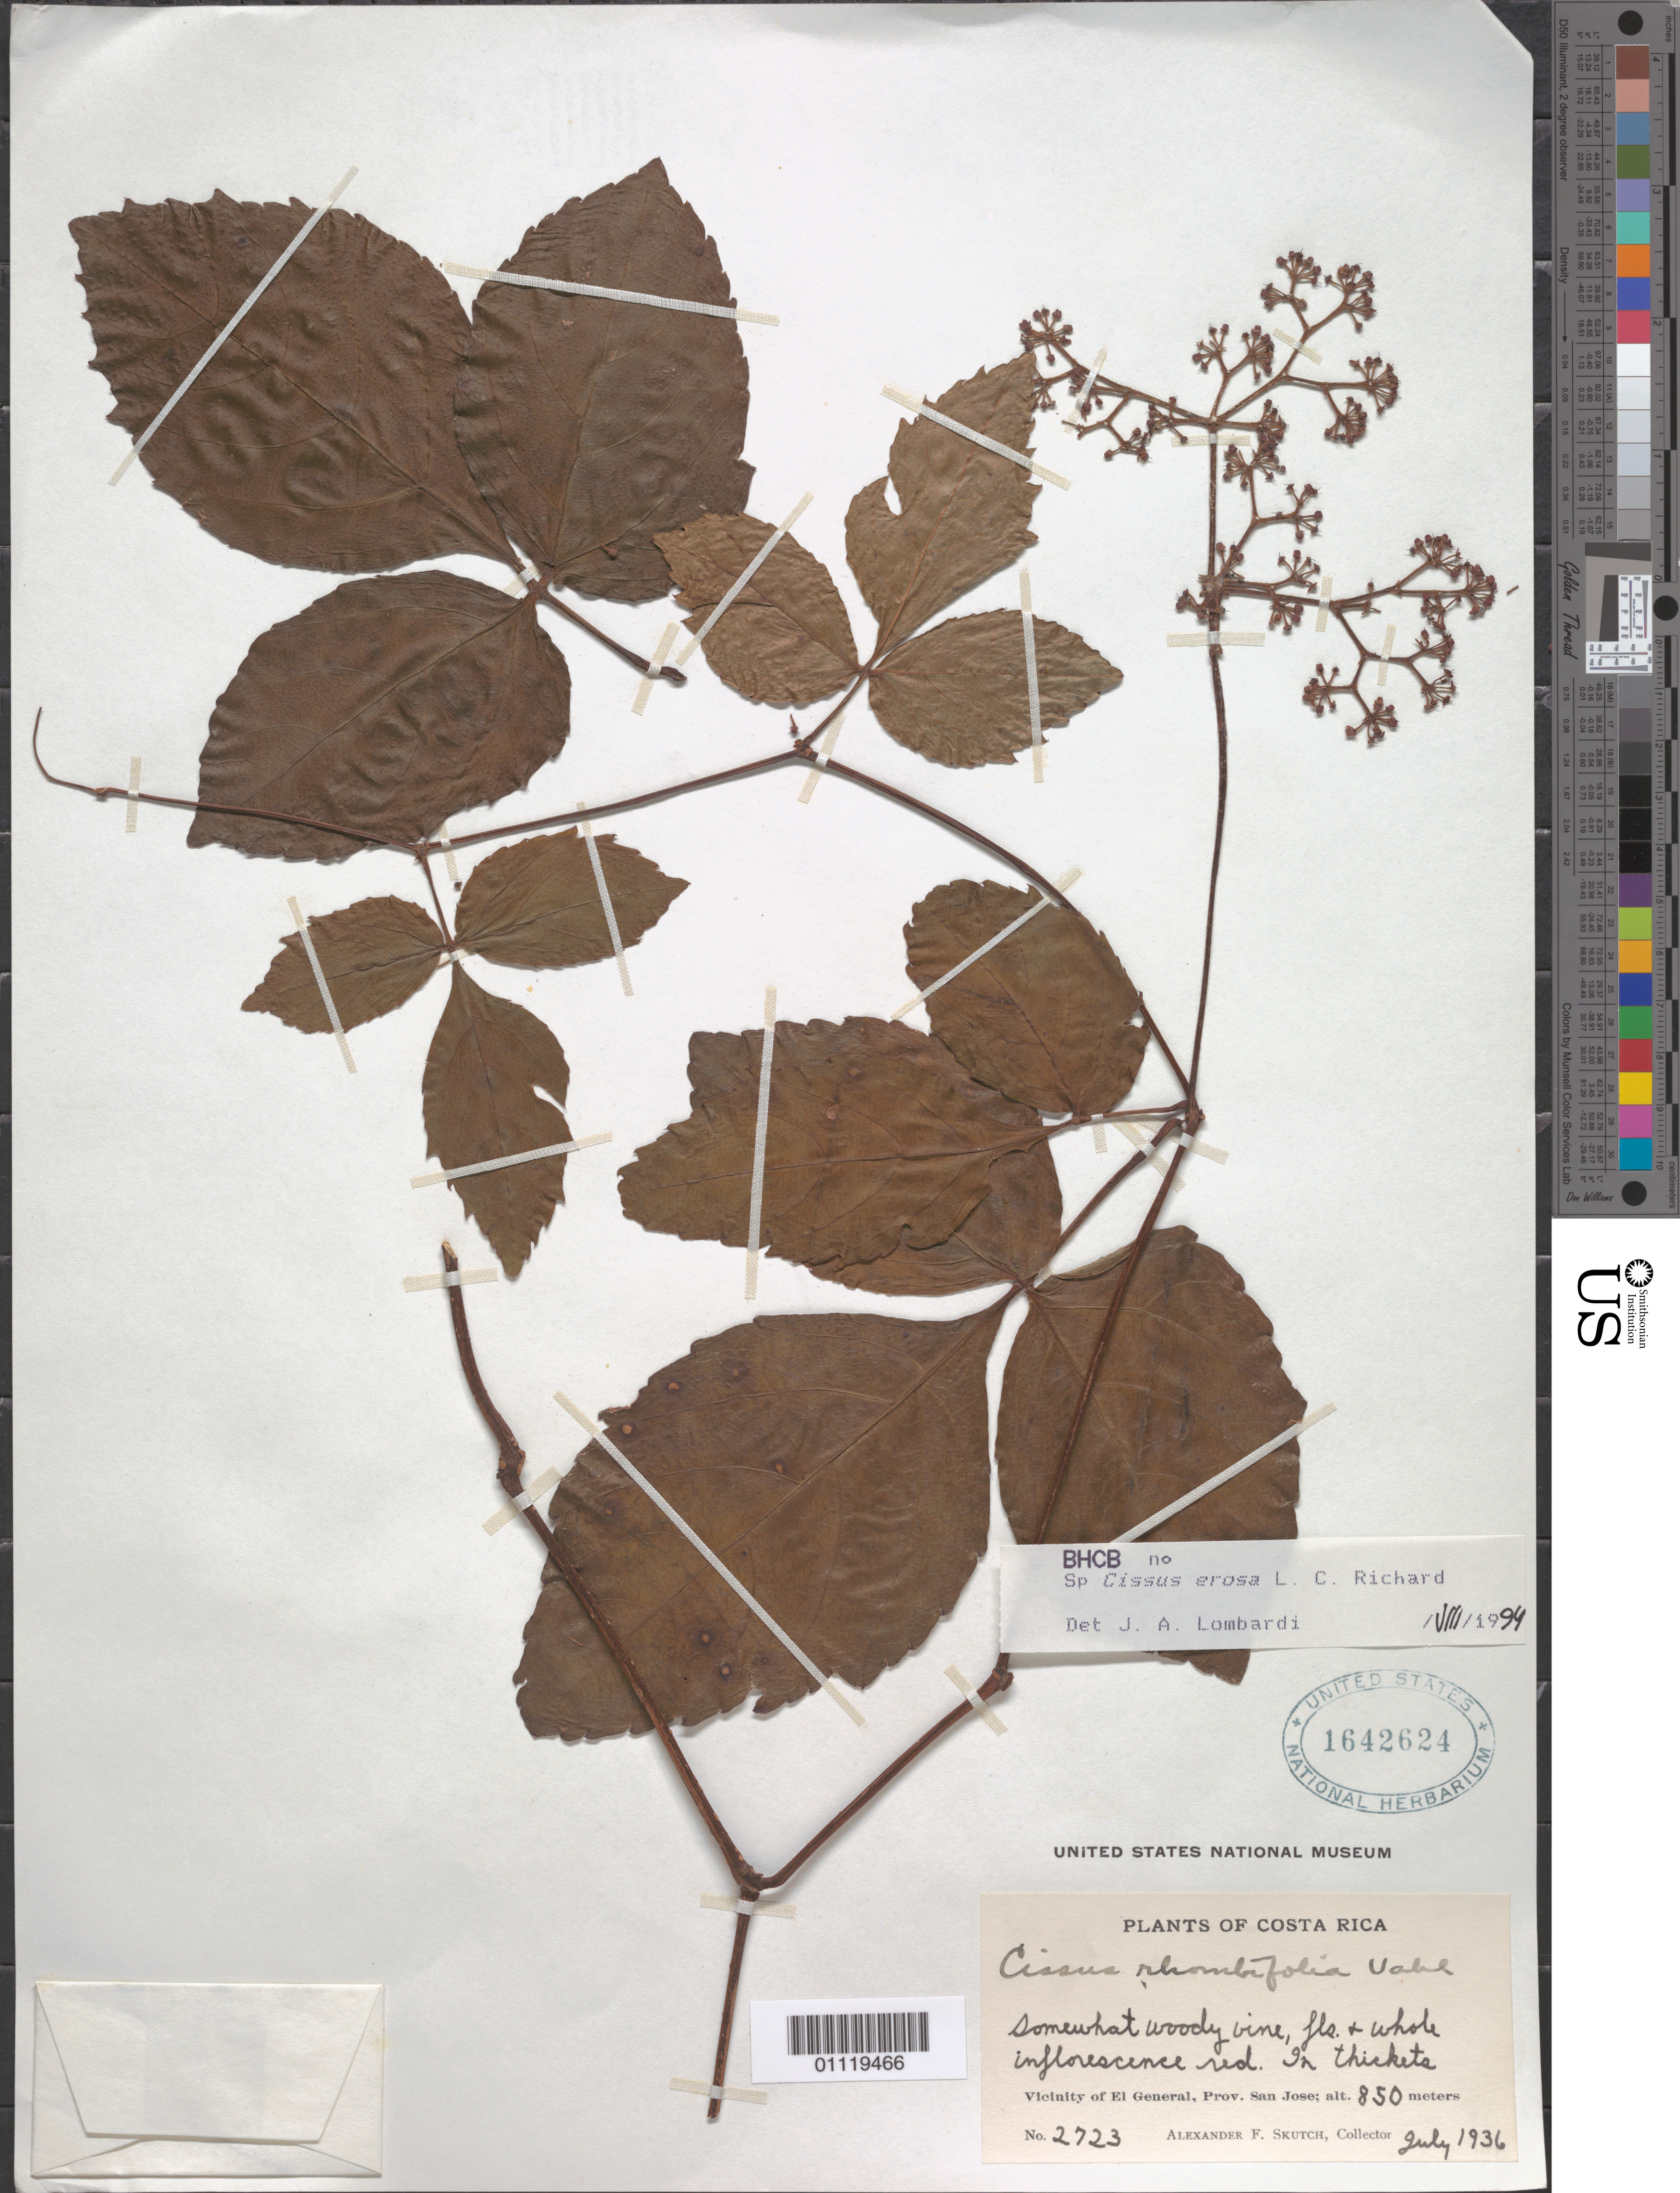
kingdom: Plantae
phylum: Tracheophyta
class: Magnoliopsida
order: Vitales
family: Vitaceae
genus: Cissus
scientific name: Cissus erosa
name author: Rich.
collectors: A. F. Skutch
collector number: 2723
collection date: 1936-07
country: Costa Rica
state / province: San José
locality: Vicinity of El General.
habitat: Woody vine. In thickets.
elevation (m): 850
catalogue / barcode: US 1642624